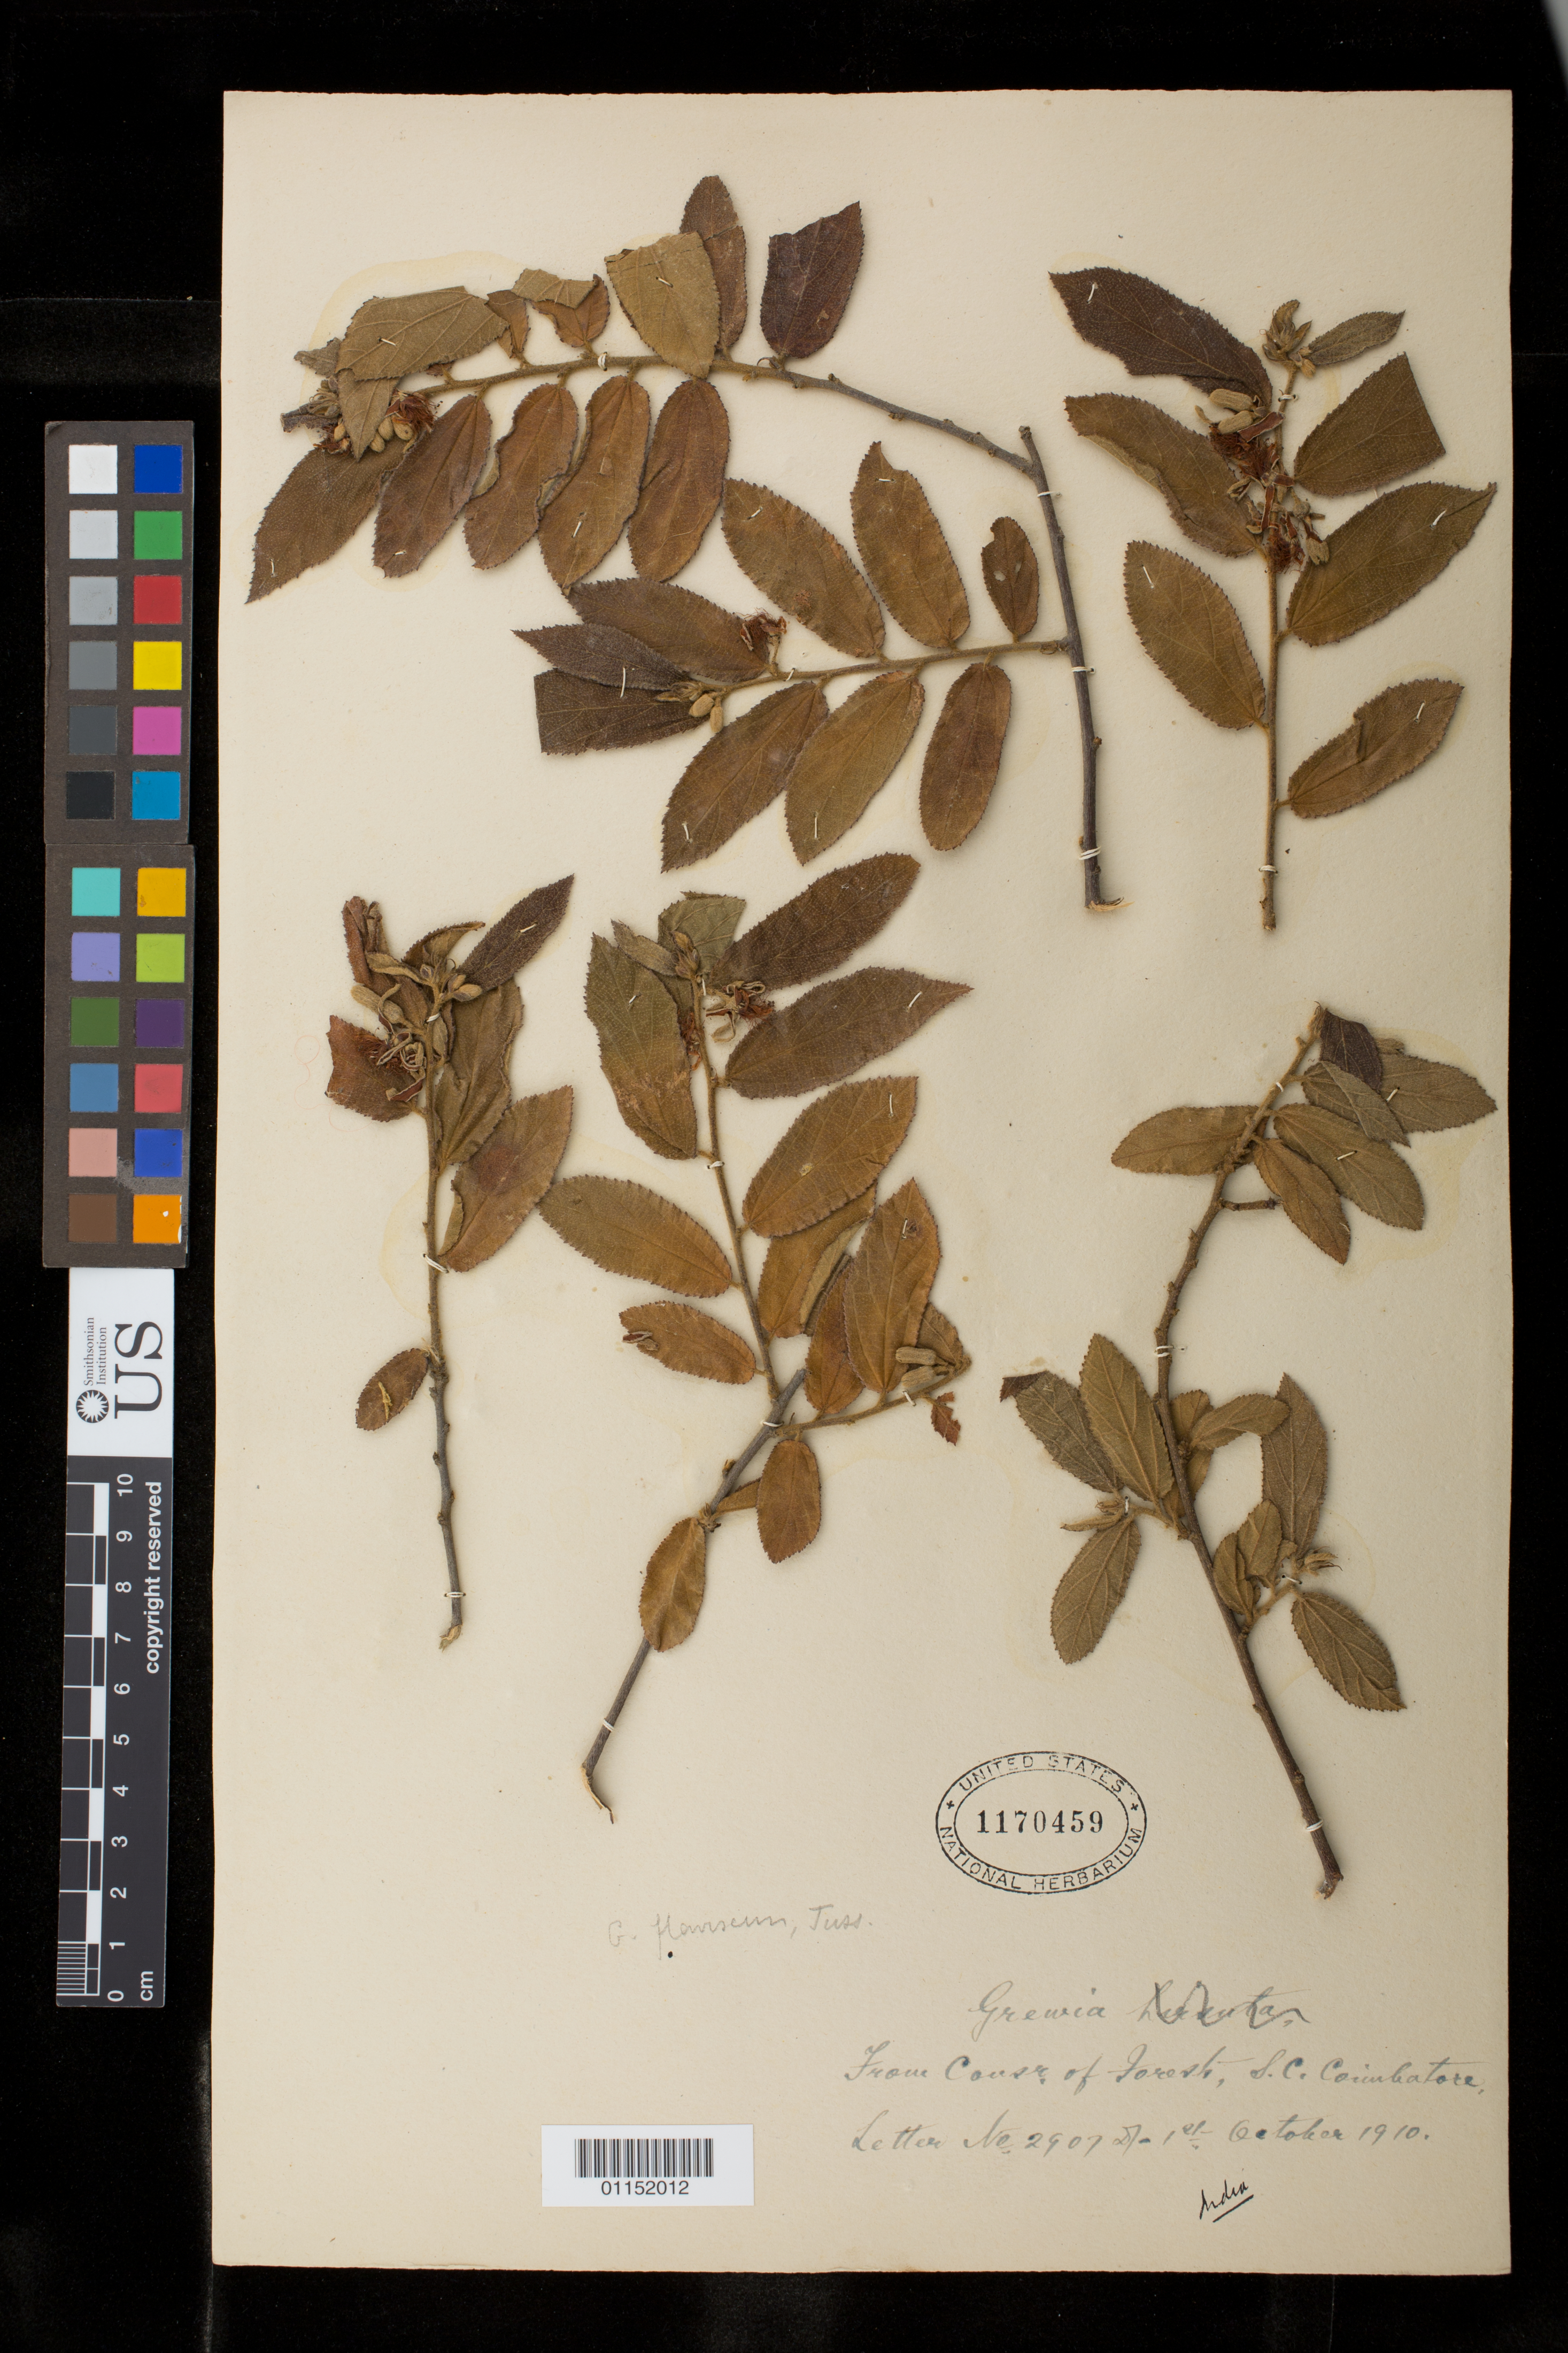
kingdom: Plantae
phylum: Tracheophyta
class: Magnoliopsida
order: Malvales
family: Malvaceae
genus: Grewia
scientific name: Grewia flavescens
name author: Juss.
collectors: S. Corinbatore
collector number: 2907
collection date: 1910-10-01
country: India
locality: From coasts of Toresh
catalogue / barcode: US 1170459